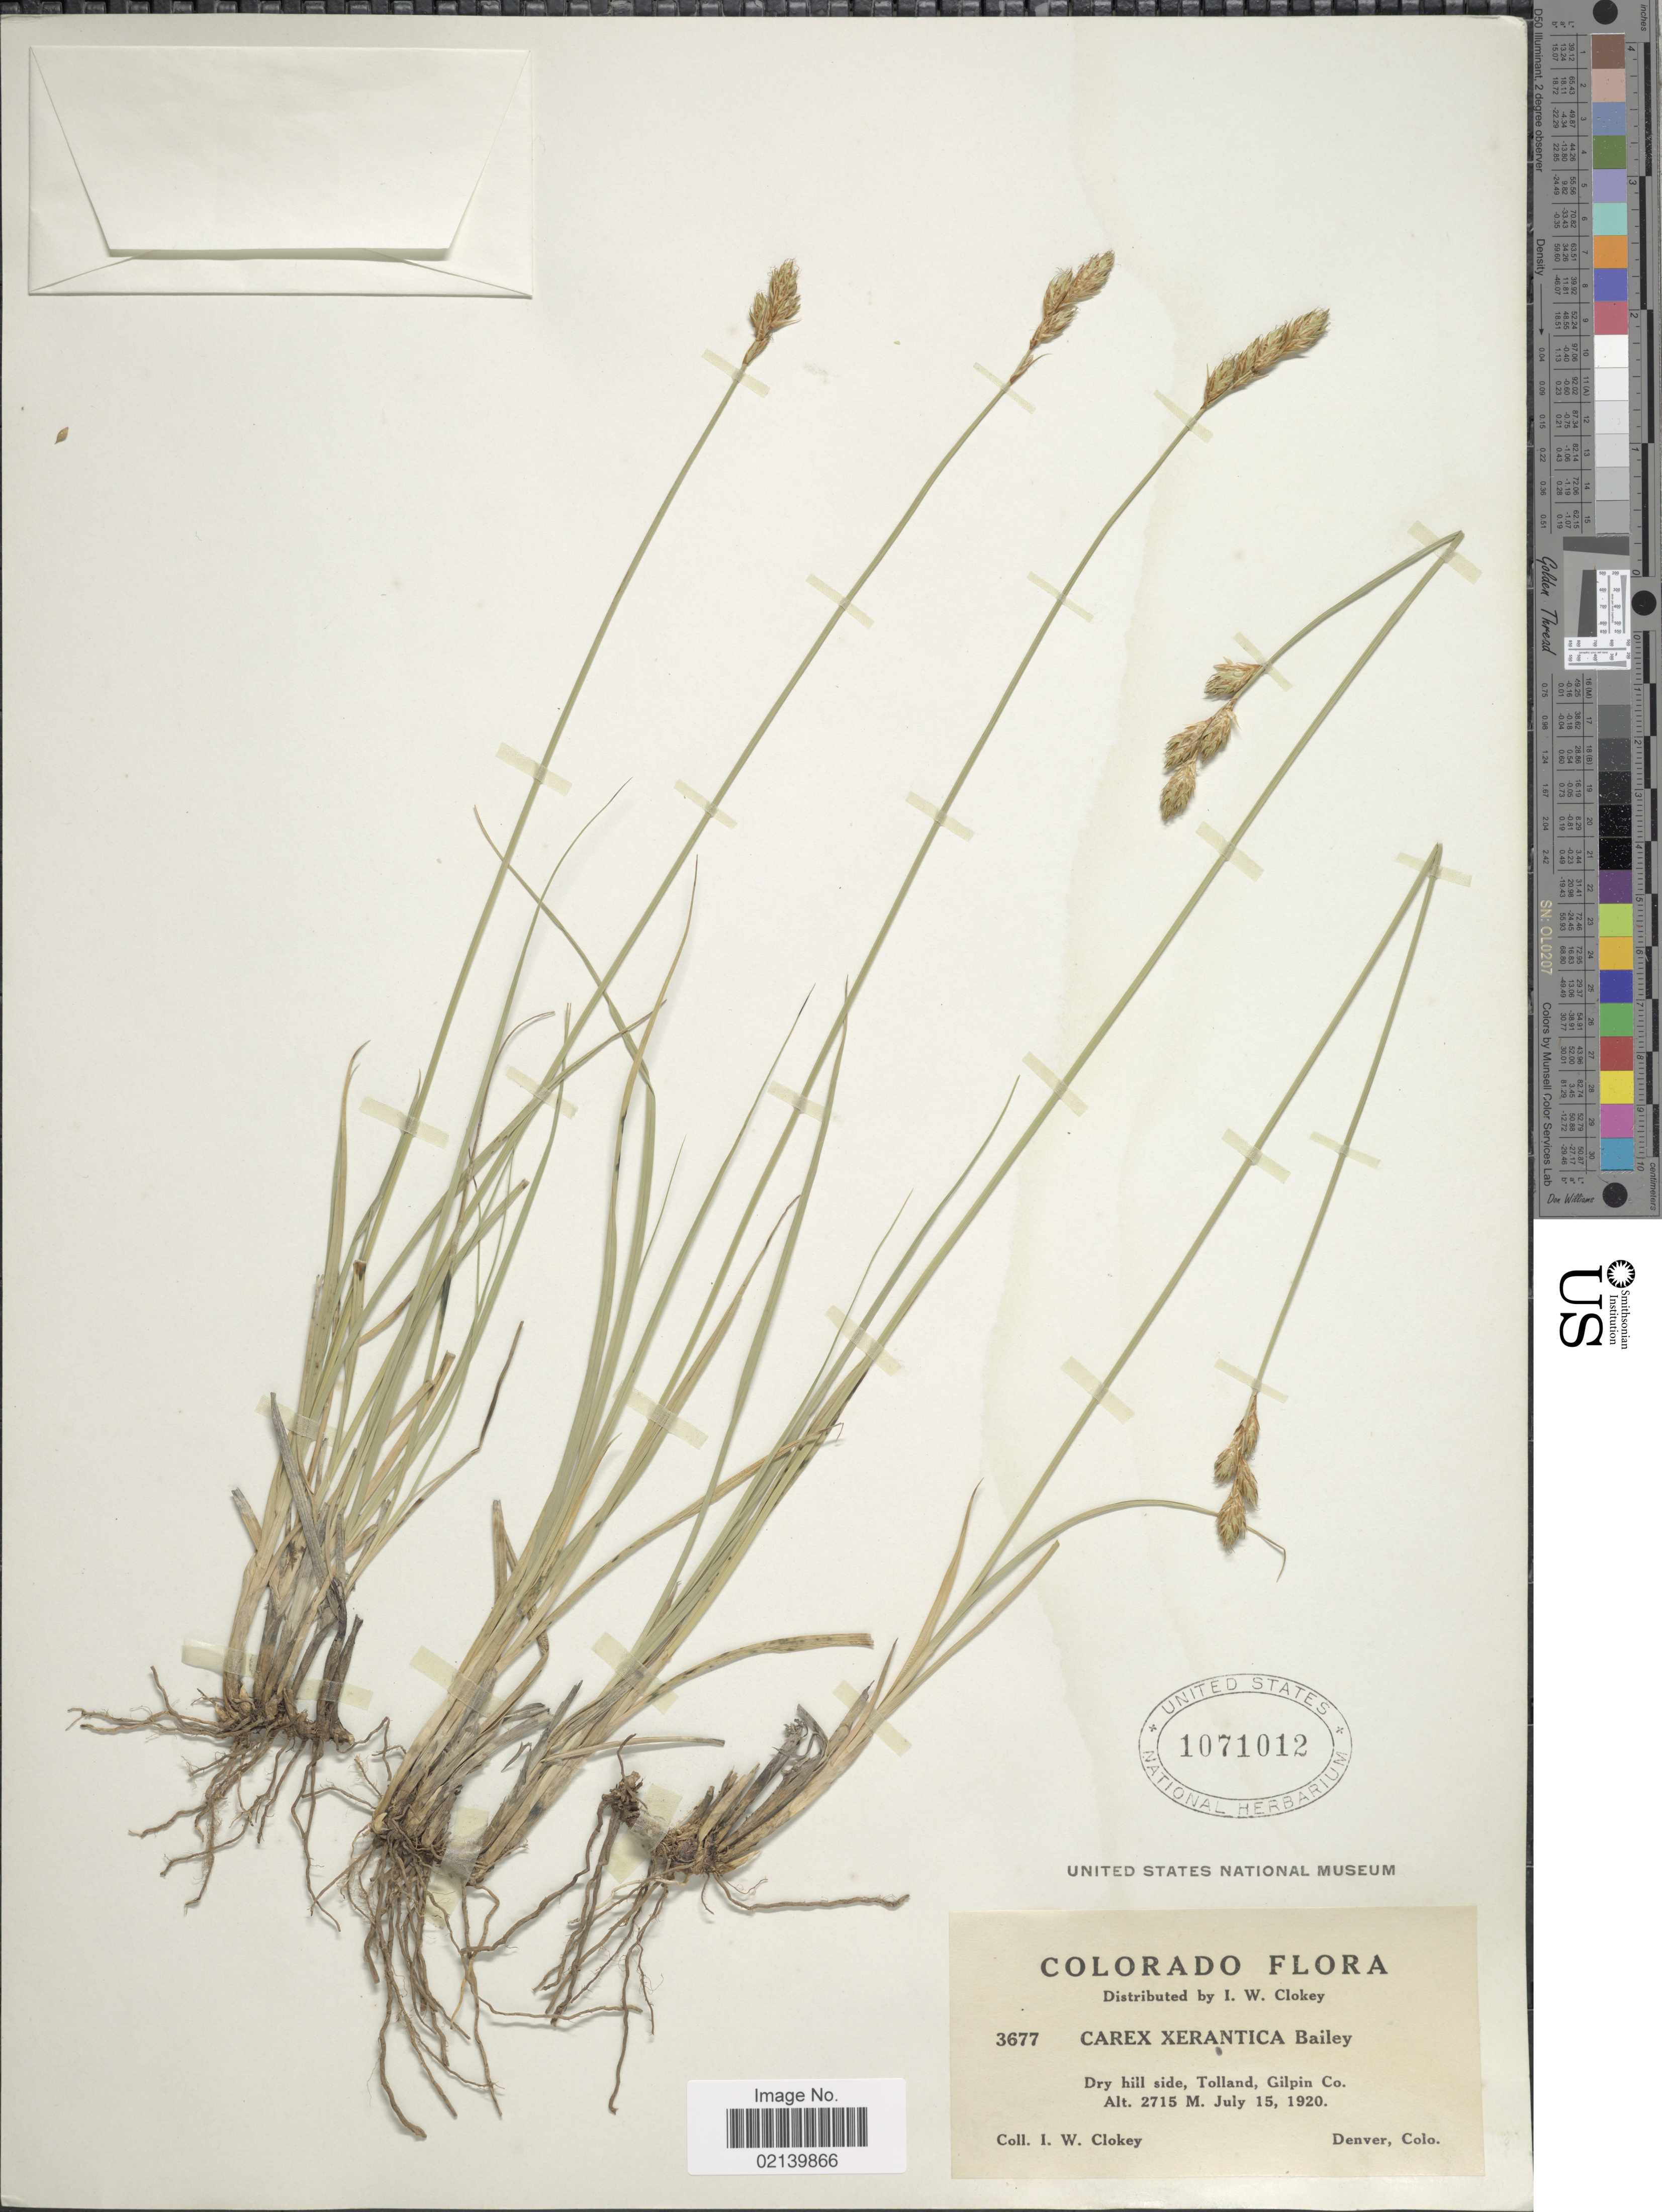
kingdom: Plantae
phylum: Tracheophyta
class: Liliopsida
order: Poales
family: Cyperaceae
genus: Carex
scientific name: Carex xerantica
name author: L.H. Bailey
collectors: I. W. Clokey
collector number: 3677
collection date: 1920-07-15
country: United States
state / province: Colorado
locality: Dry hill side, Tolland, Gilpin Co. Denver, Colo.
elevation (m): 2715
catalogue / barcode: US 1071012